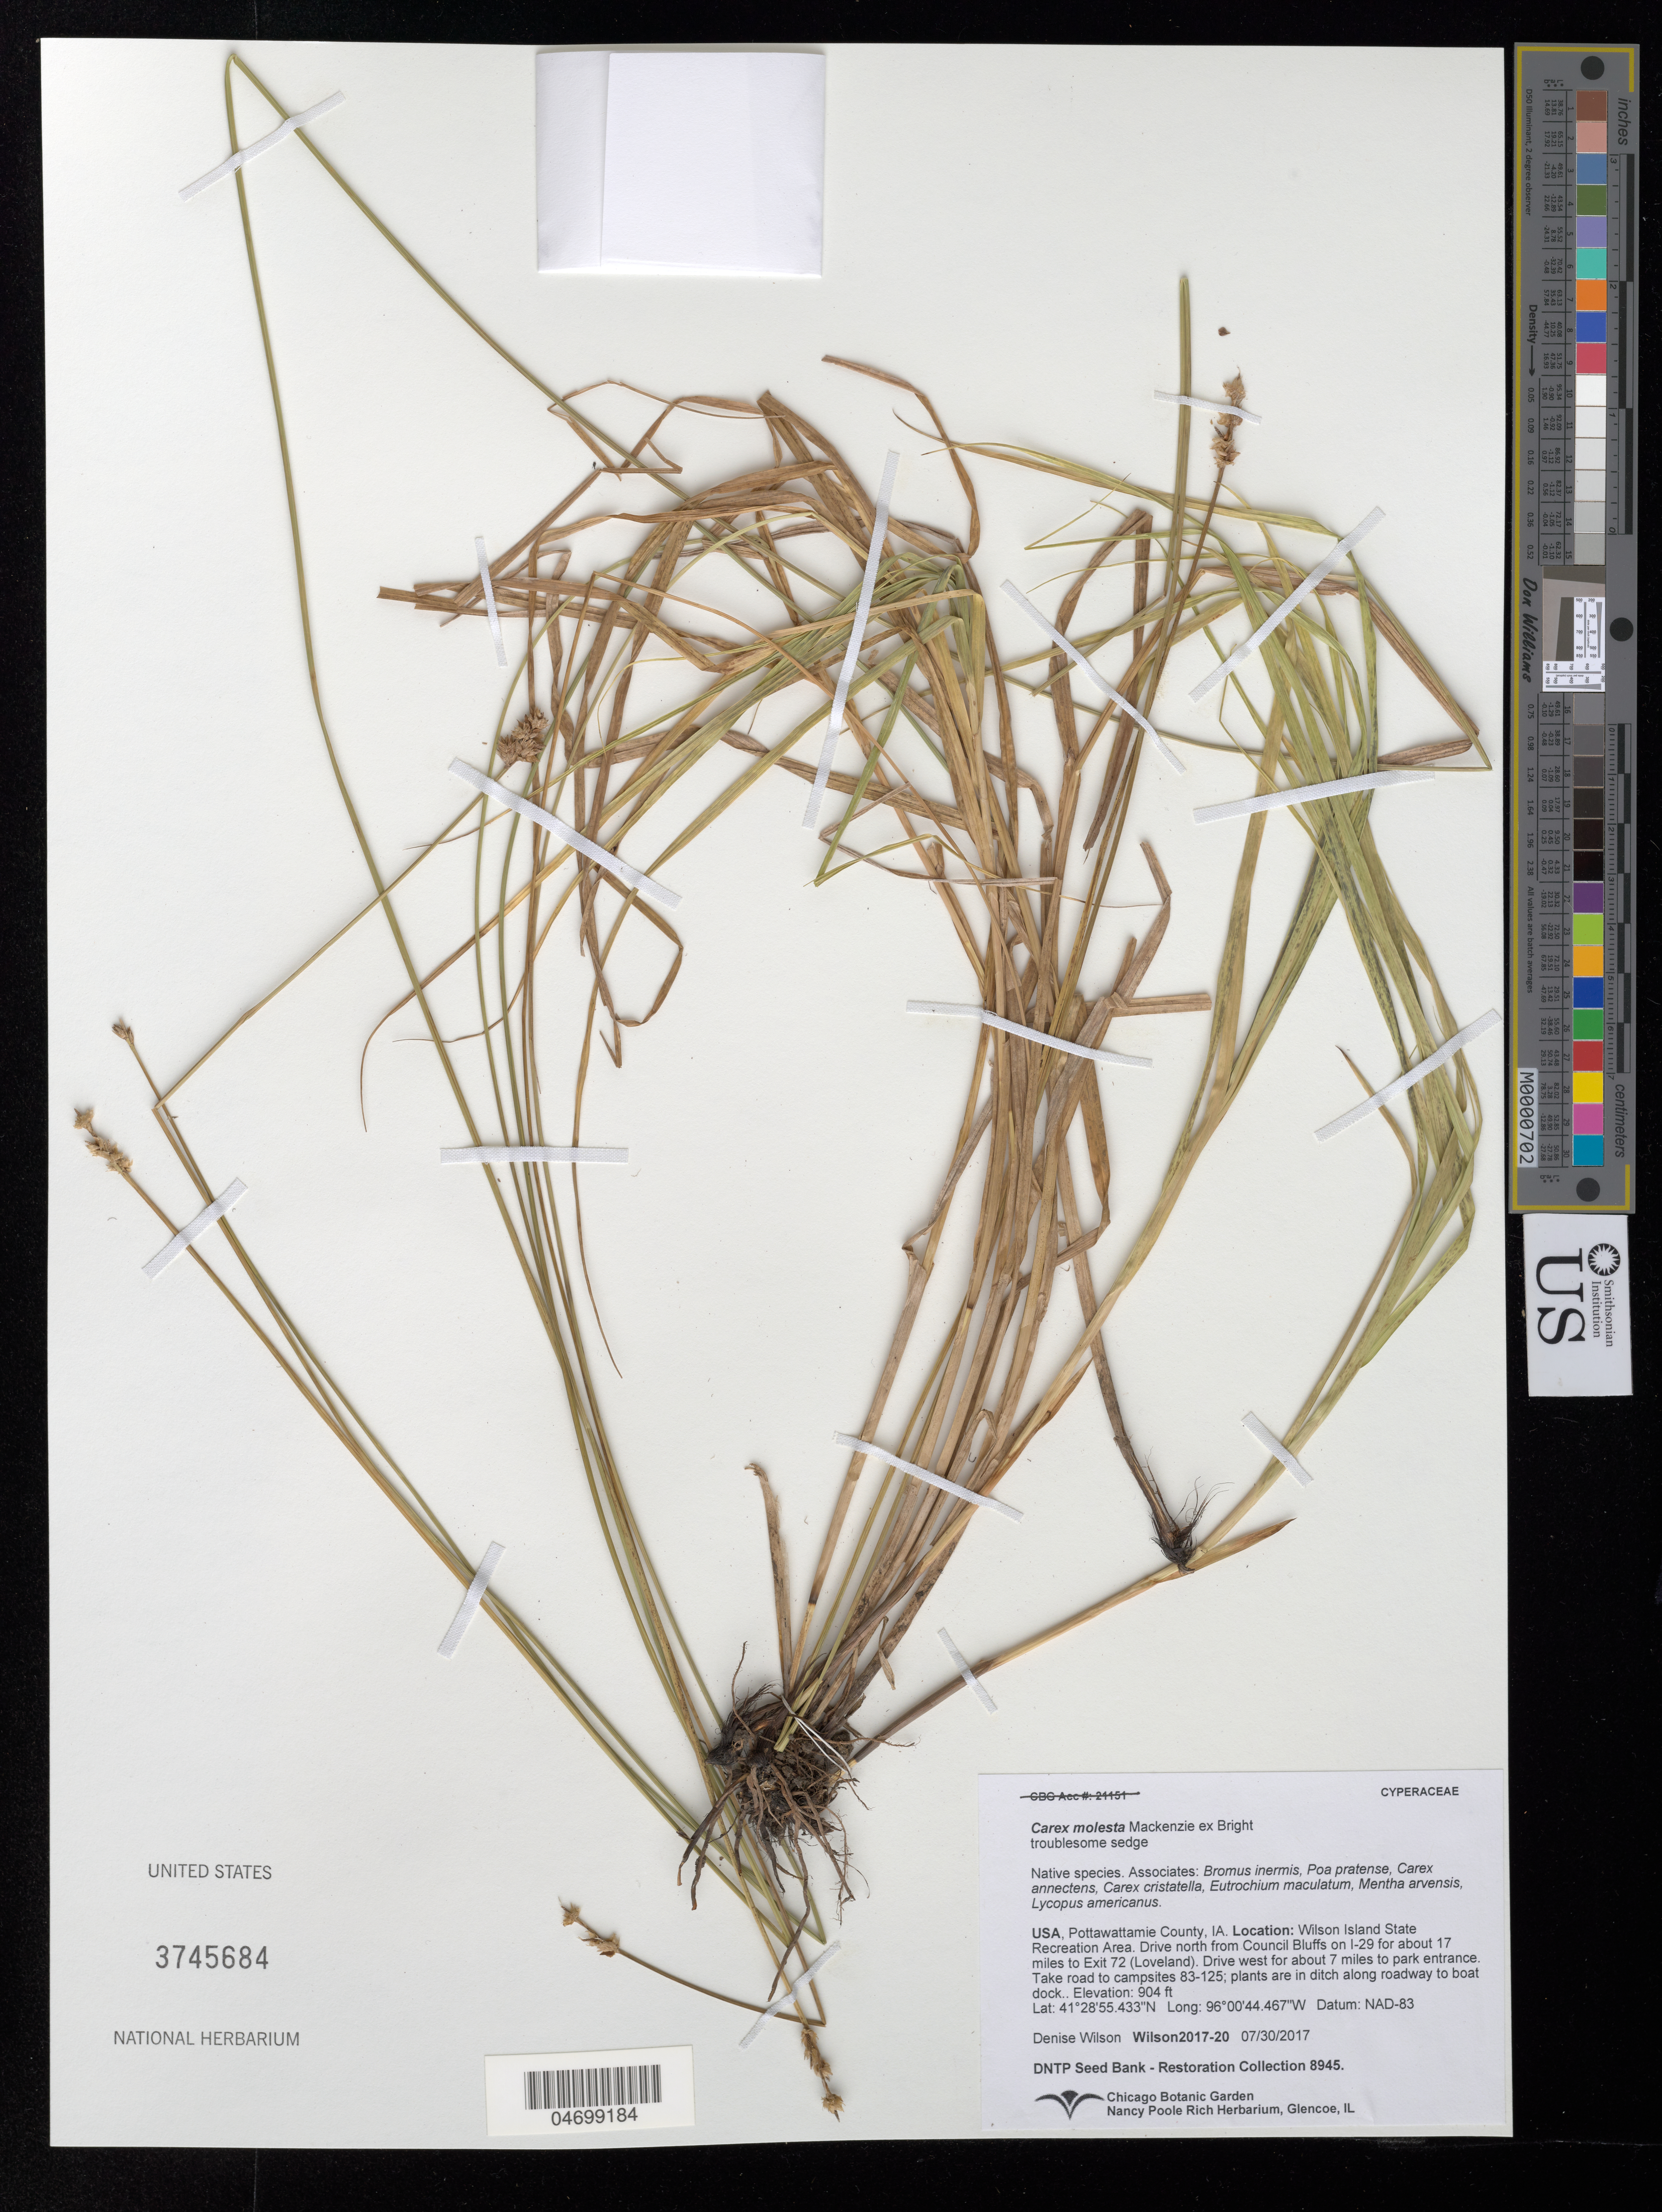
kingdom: Plantae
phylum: Tracheophyta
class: Liliopsida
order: Poales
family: Cyperaceae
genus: Carex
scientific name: Carex molesta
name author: Mack.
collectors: D. Wilson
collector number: Wilson2017-20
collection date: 2017-07-30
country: United States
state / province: Iowa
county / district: Pottawottamie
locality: Wilson Island State Recreation Area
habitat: With Poa pratense, Carex annectens, Mentha arvensis, etc.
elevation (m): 276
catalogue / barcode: US 3745684